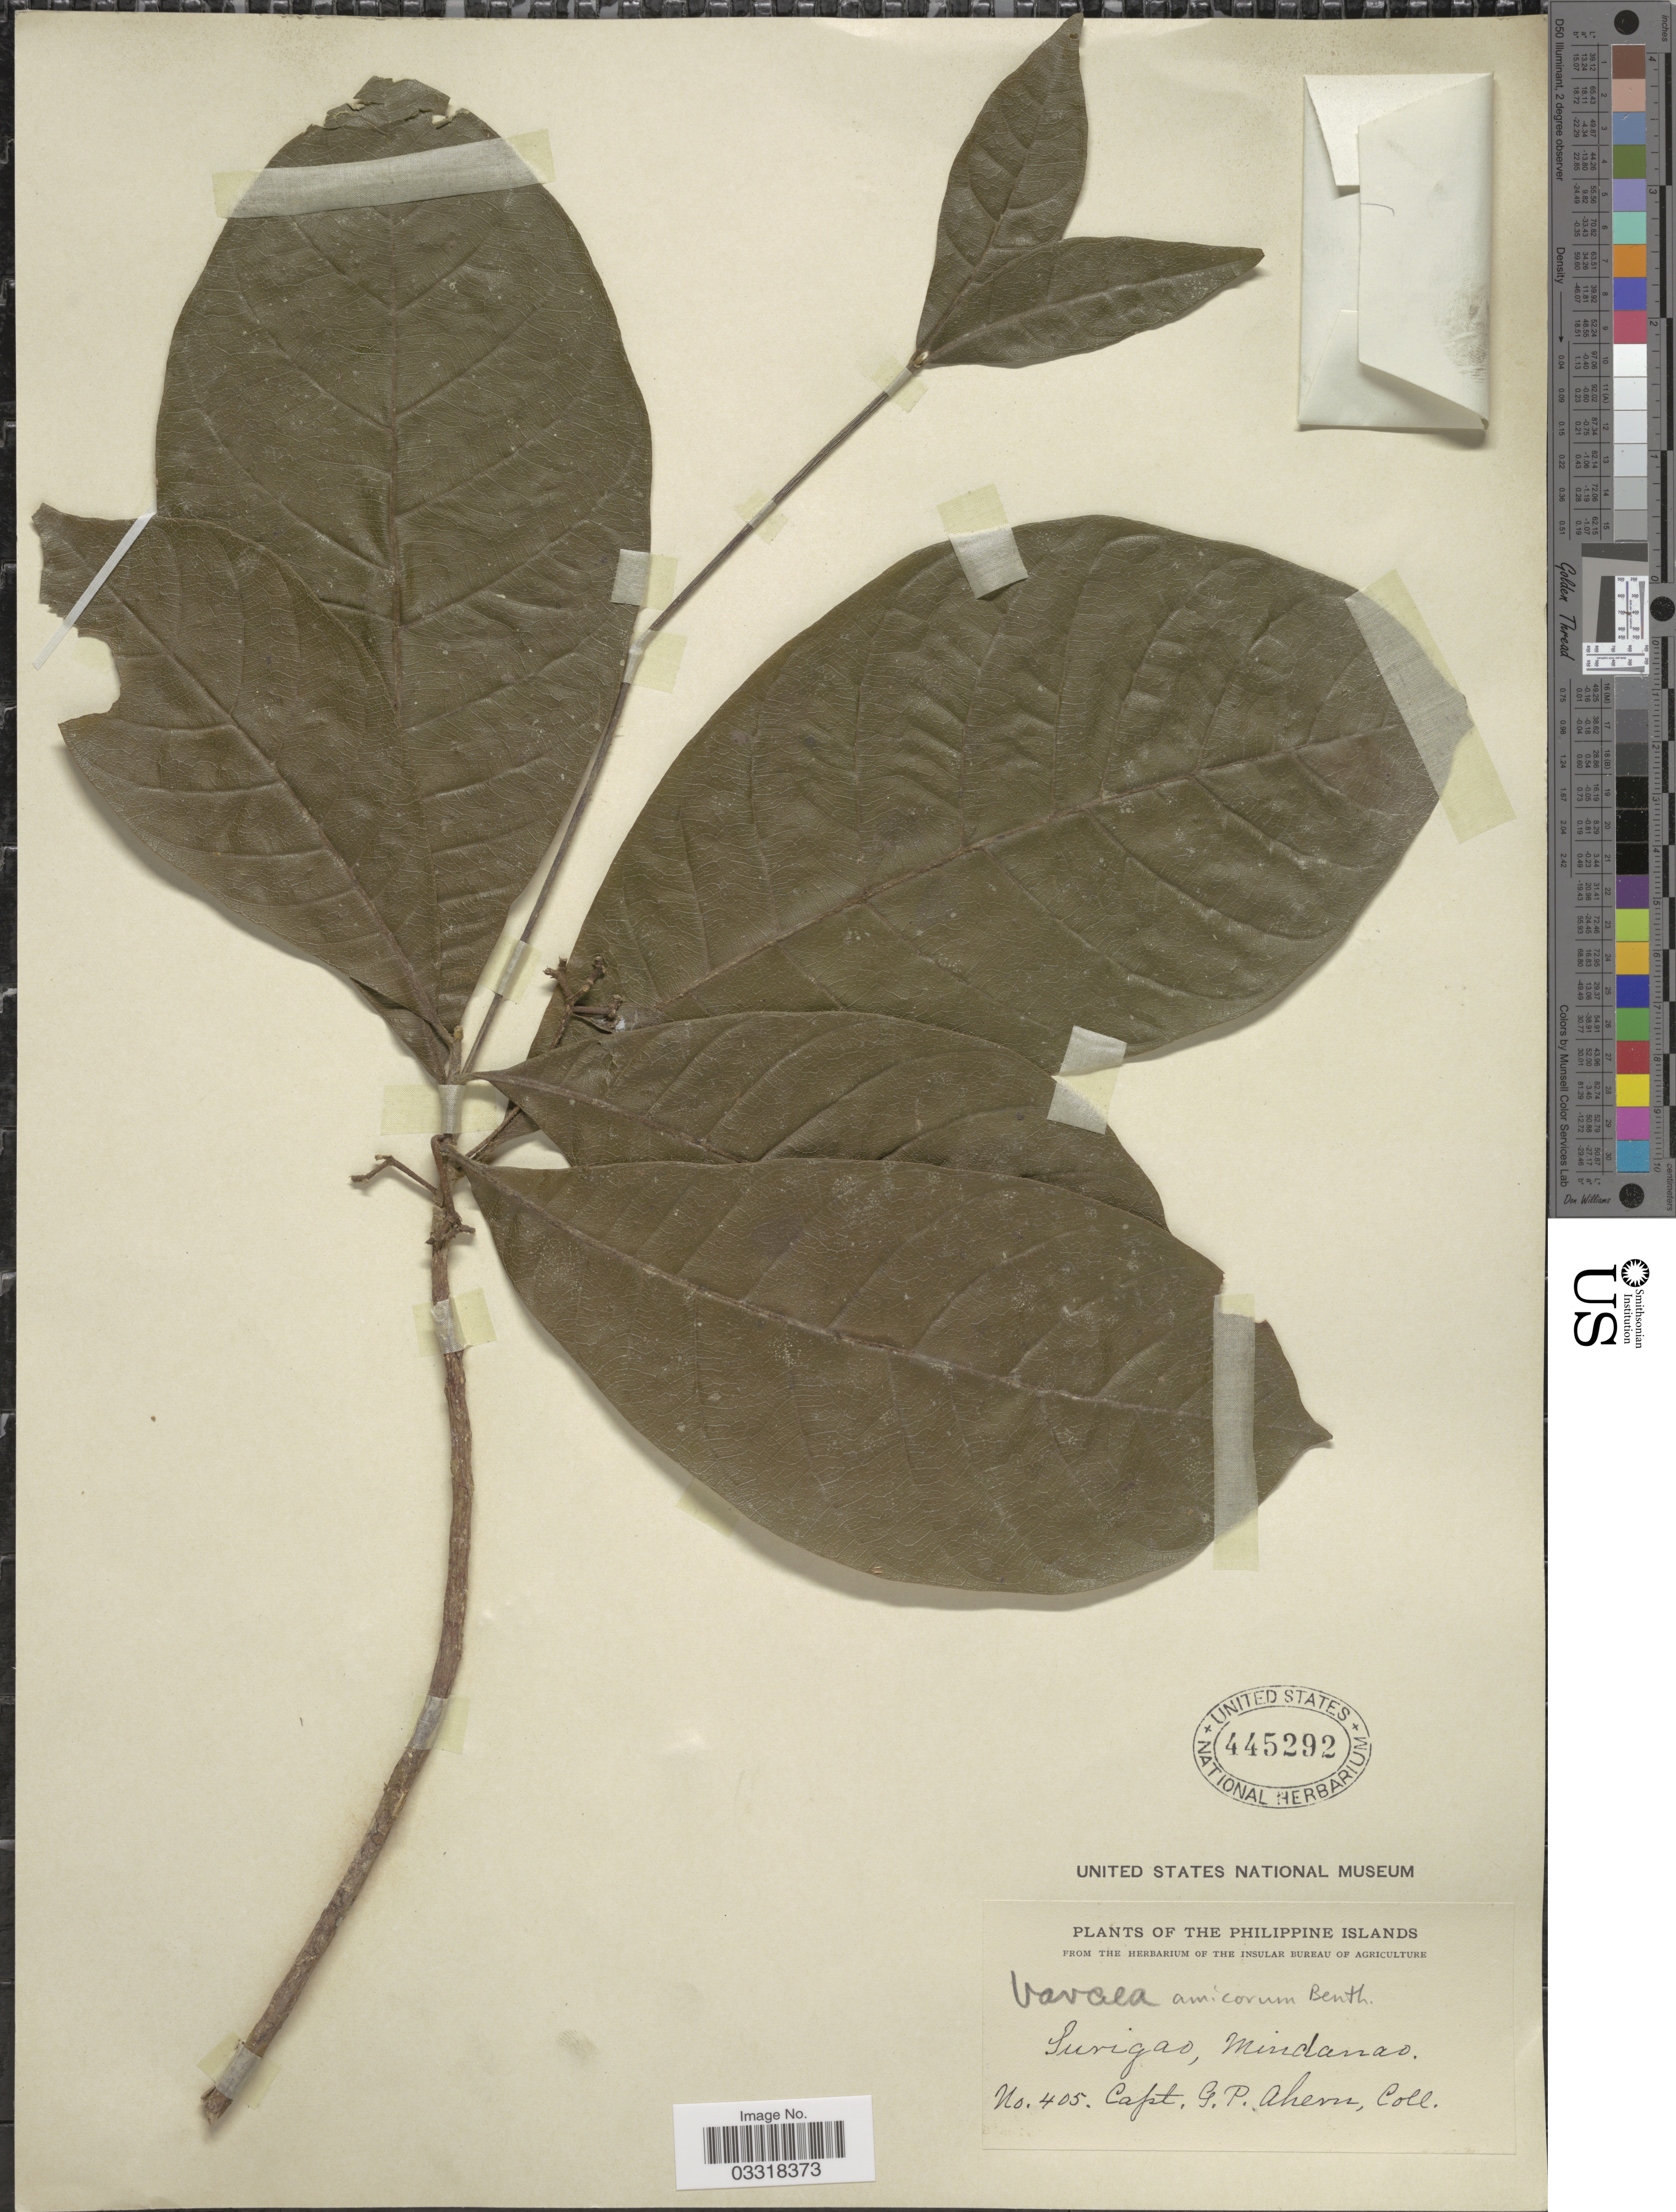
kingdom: Plantae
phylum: Tracheophyta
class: Magnoliopsida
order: Sapindales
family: Meliaceae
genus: Vavaea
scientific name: Vavaea amicorum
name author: Benth.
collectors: G. Ahern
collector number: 405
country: Philippines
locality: The Philippine Islands. Surigao, Mindanao.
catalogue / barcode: US 445292